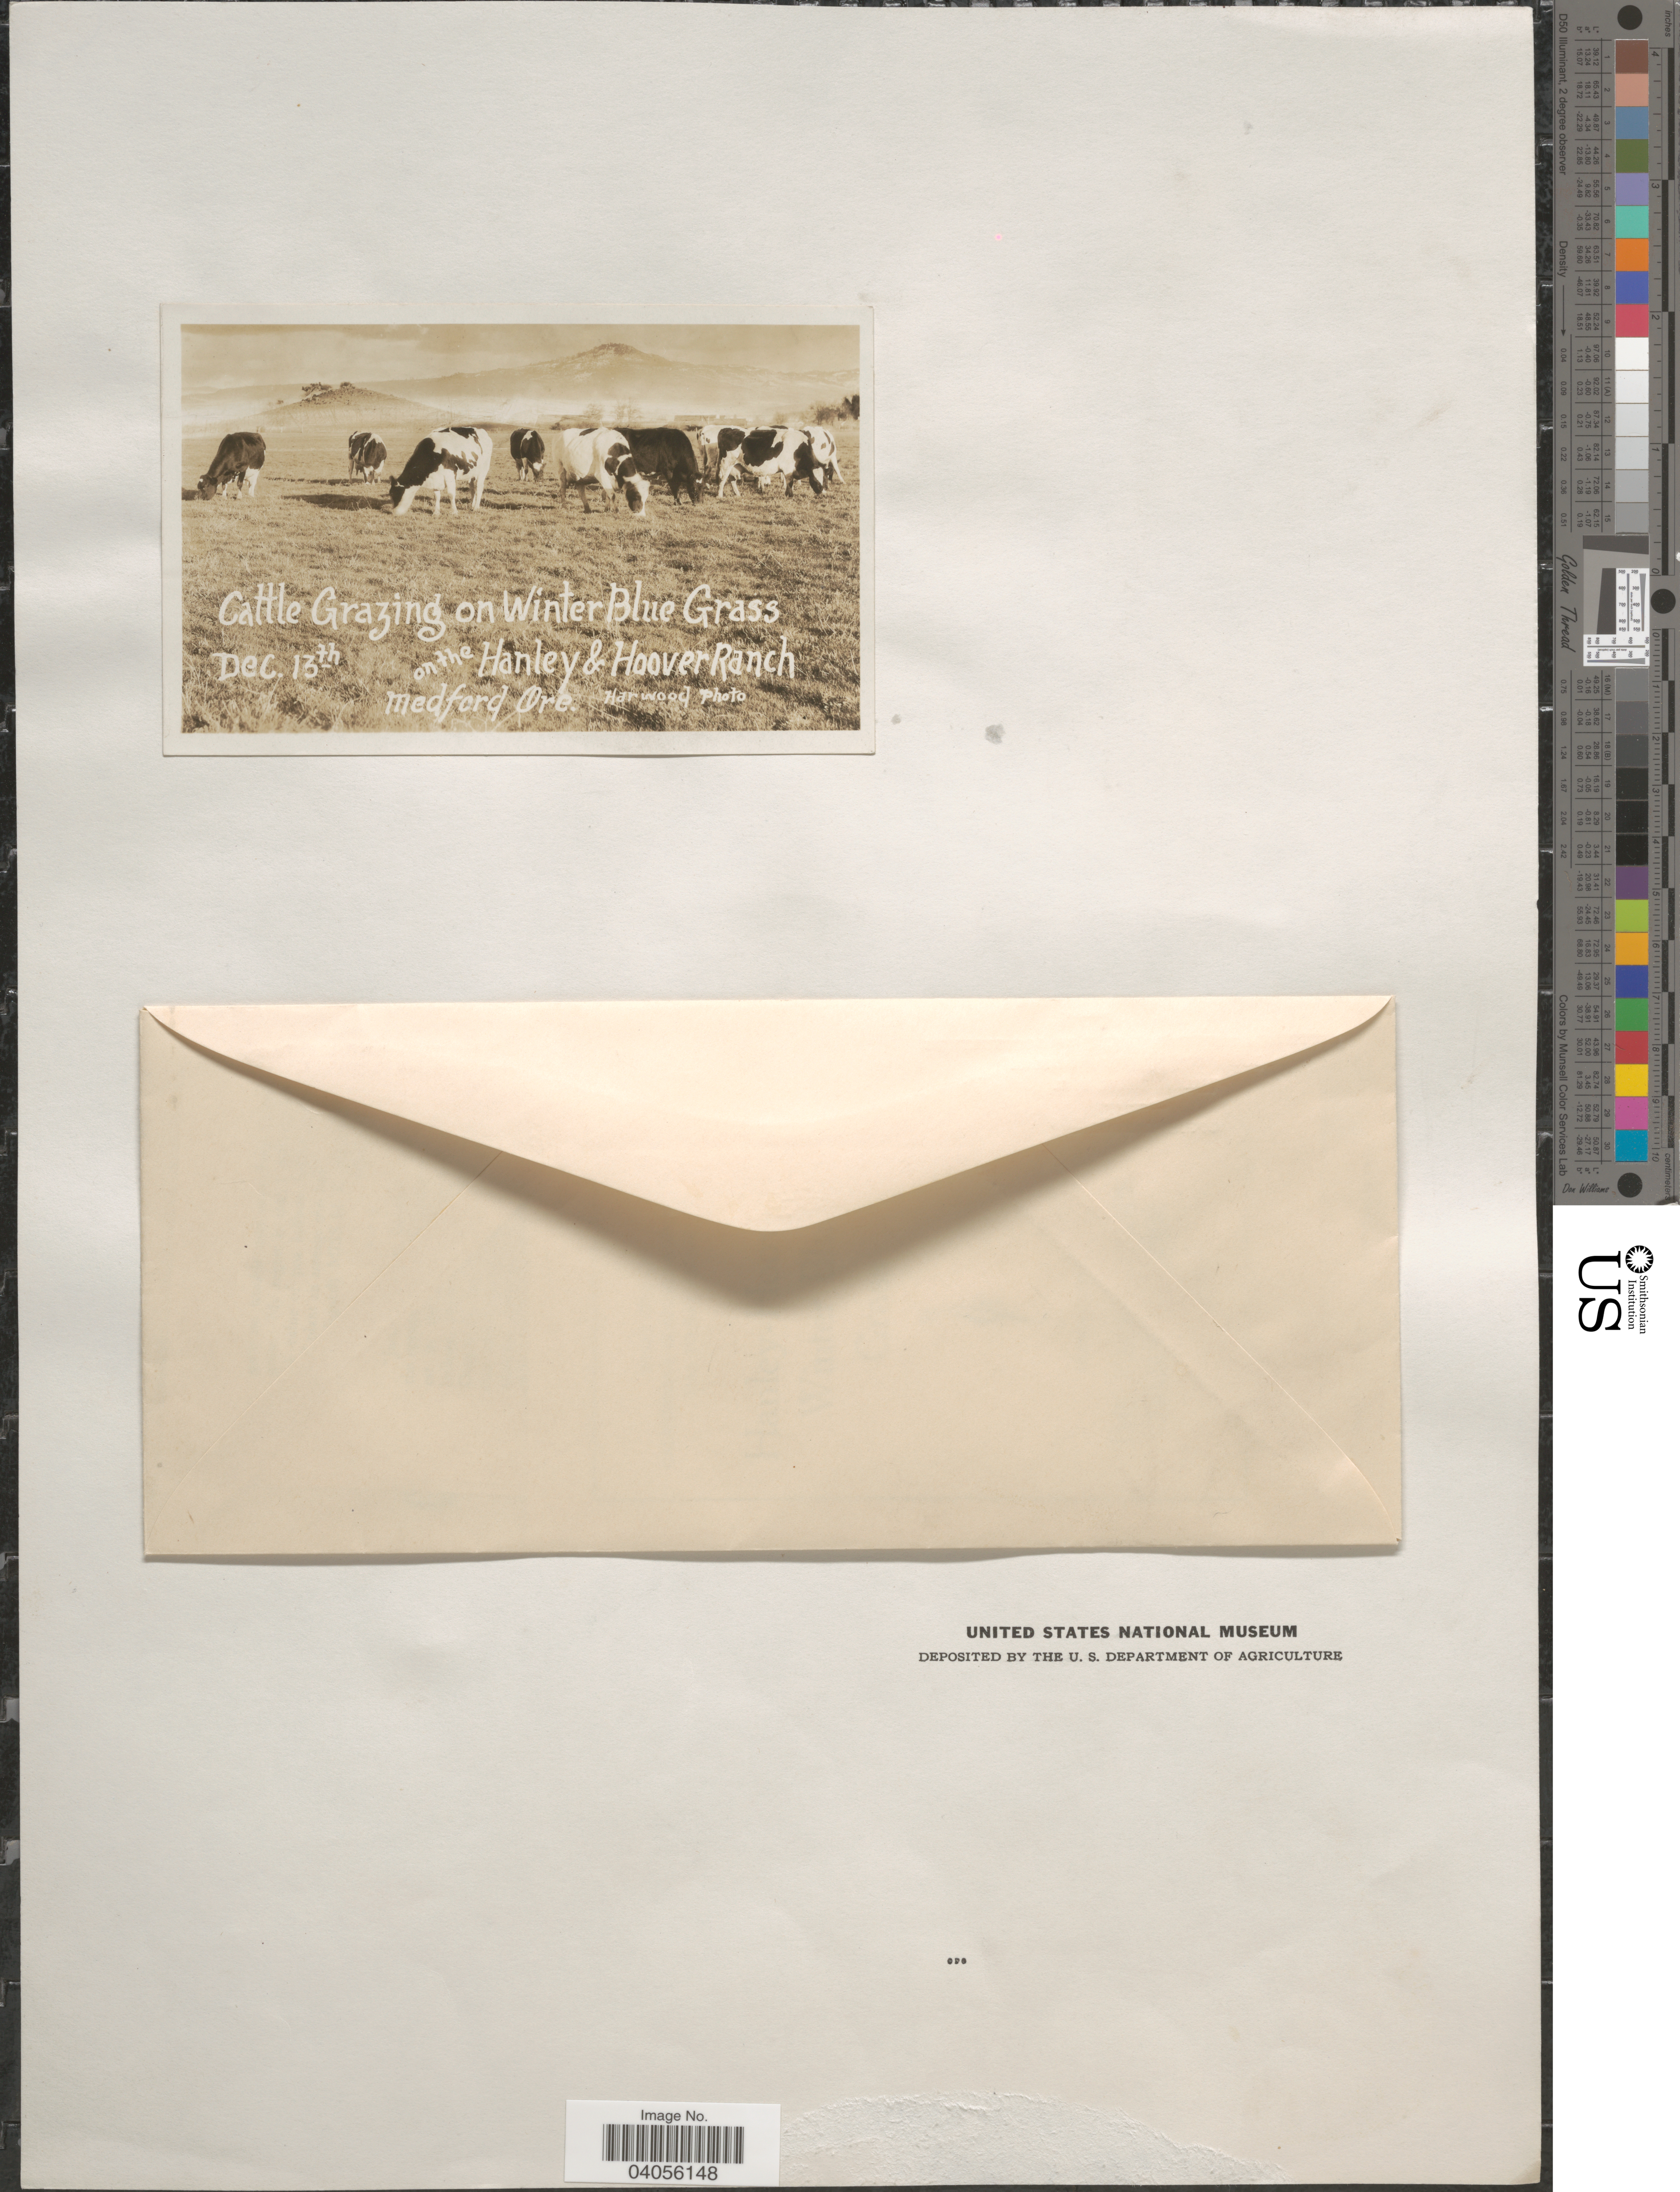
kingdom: Plantae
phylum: Tracheophyta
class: Liliopsida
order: Poales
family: Poaceae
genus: Poa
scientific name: Poa bulbosa subsp. vivipara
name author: (Koeler) Arcang.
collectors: Harwood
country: United States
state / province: Oregon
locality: Cattle Grazing on Winter Blue Grass on the Hanley & Hoover Ranch. Medford.